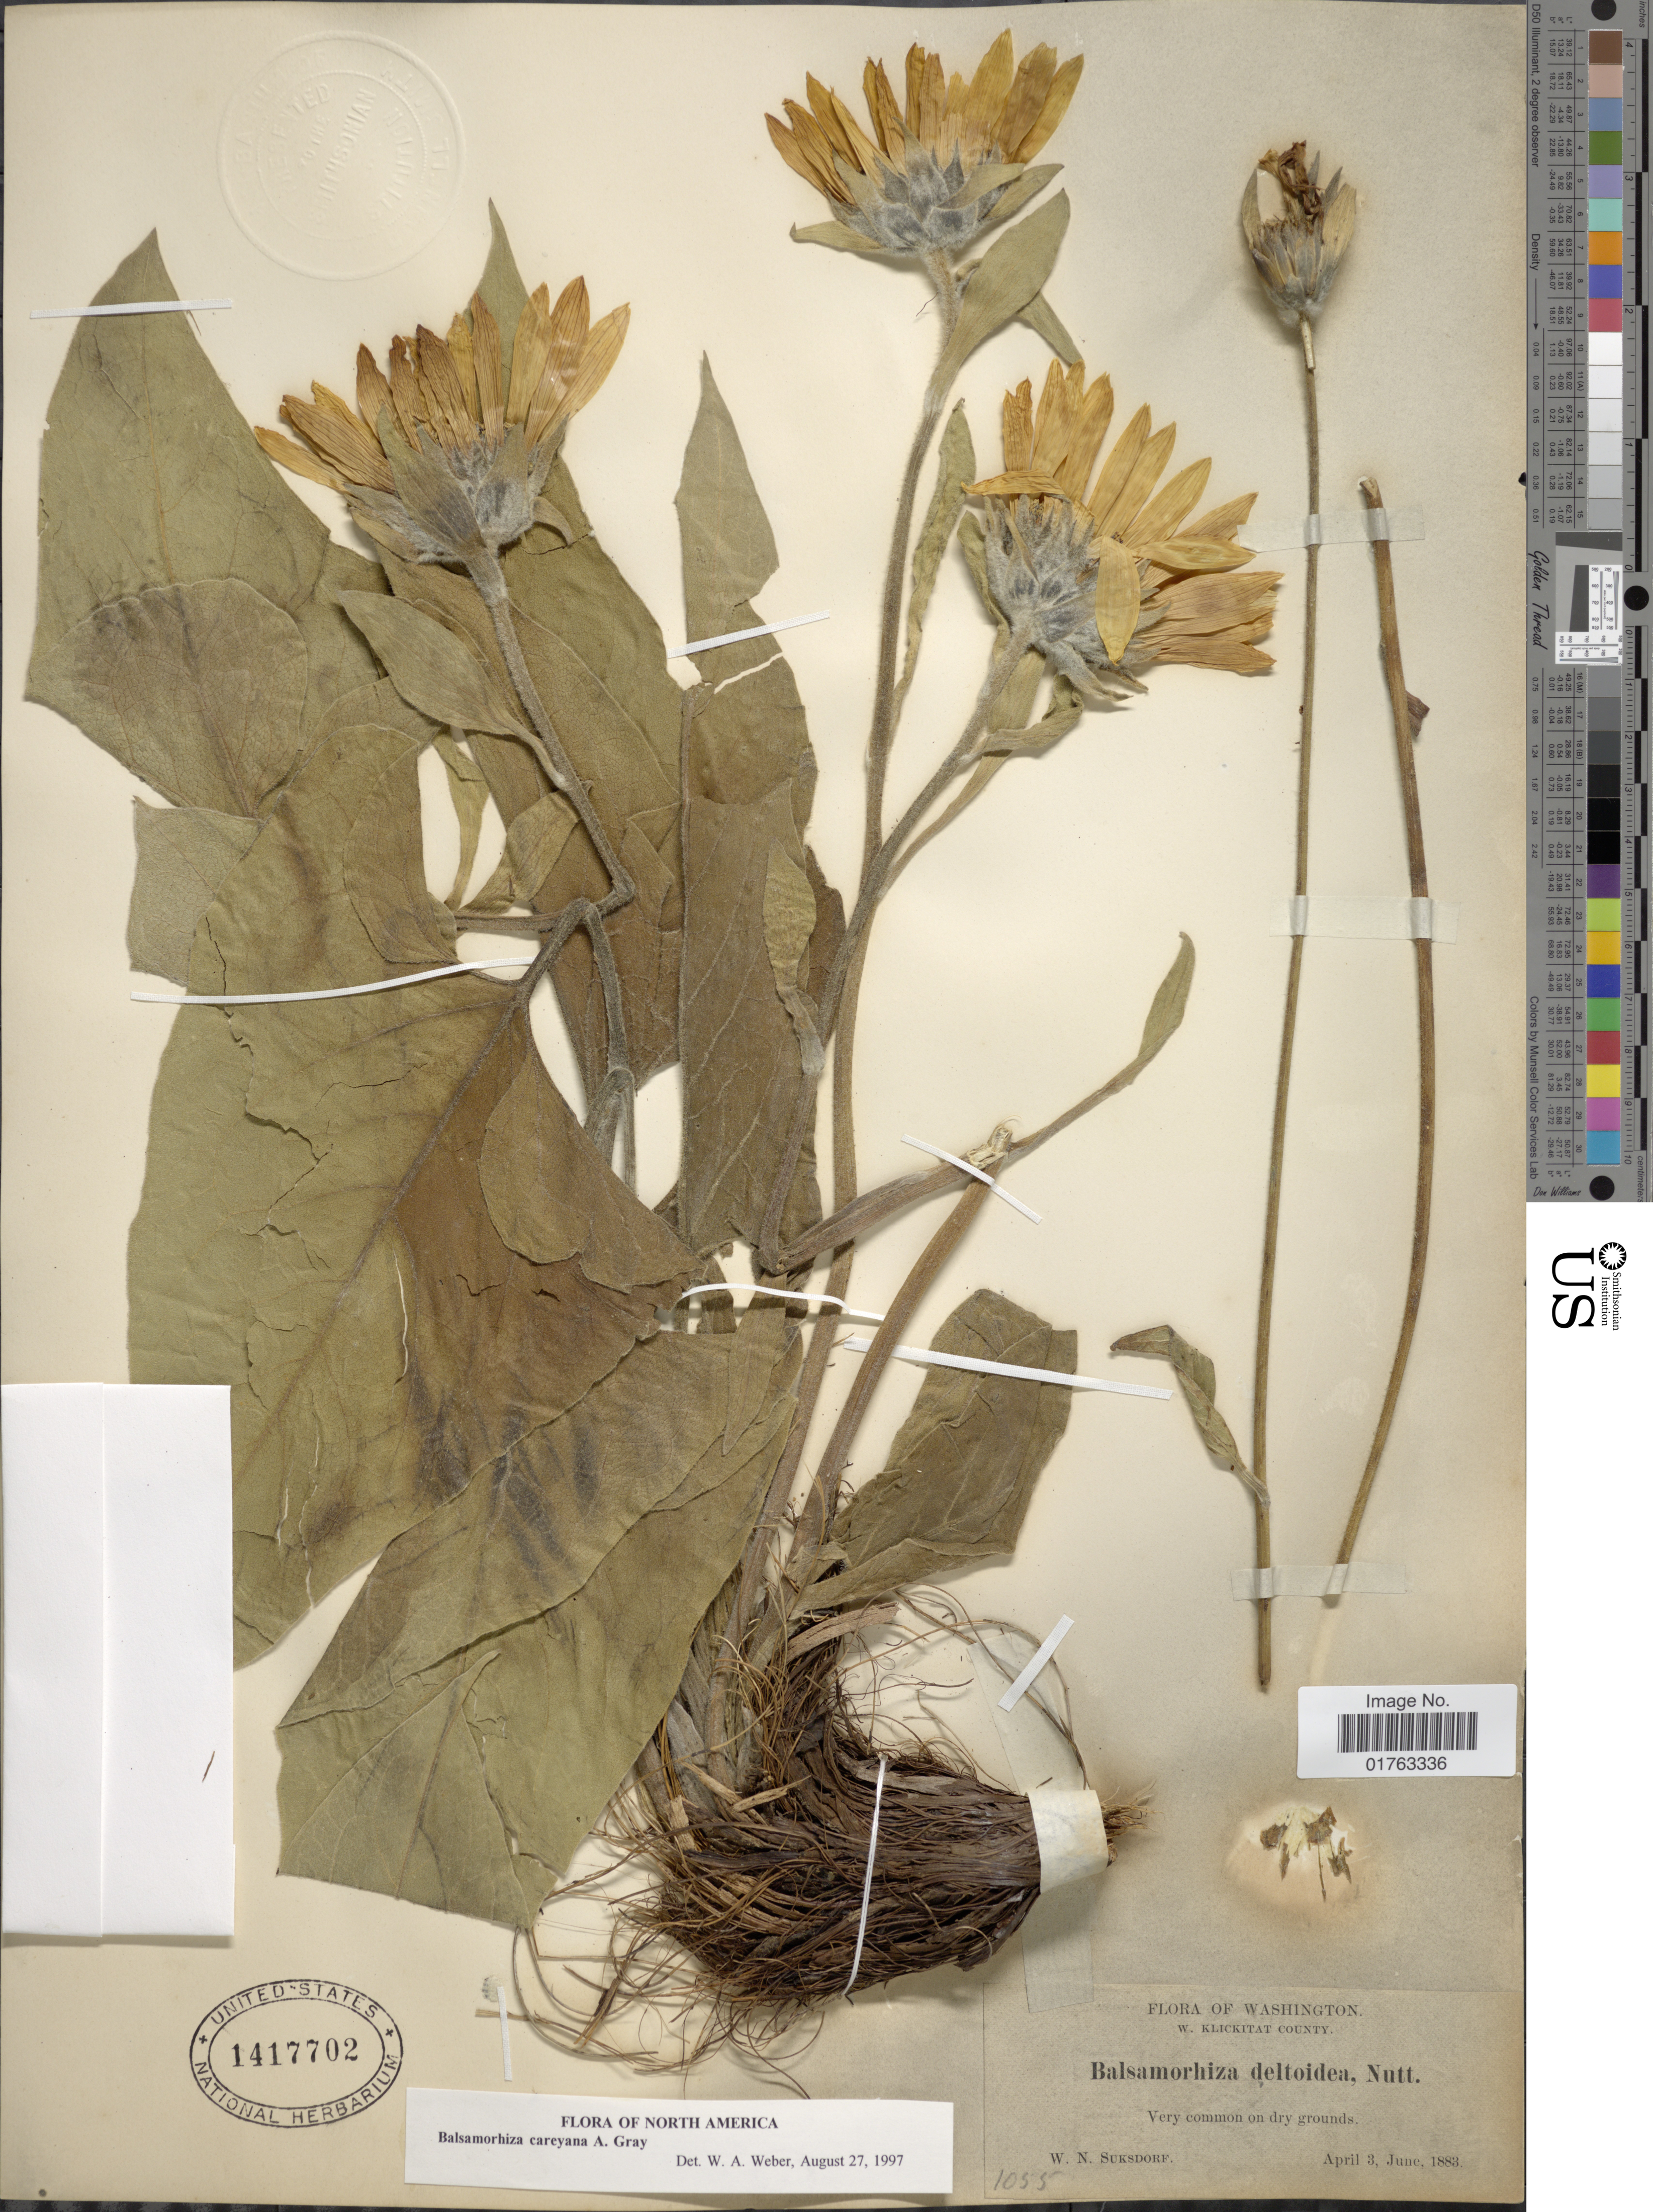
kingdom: Plantae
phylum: Tracheophyta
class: Magnoliopsida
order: Asterales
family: Asteraceae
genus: Balsamorhiza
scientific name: Balsamorhiza careyana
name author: A. Gray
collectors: W. N. Suksdorf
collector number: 1055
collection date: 1883-04-03/1883-06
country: United States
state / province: Washington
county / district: Klickitat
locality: W. Klickitat County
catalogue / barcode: US 1417702